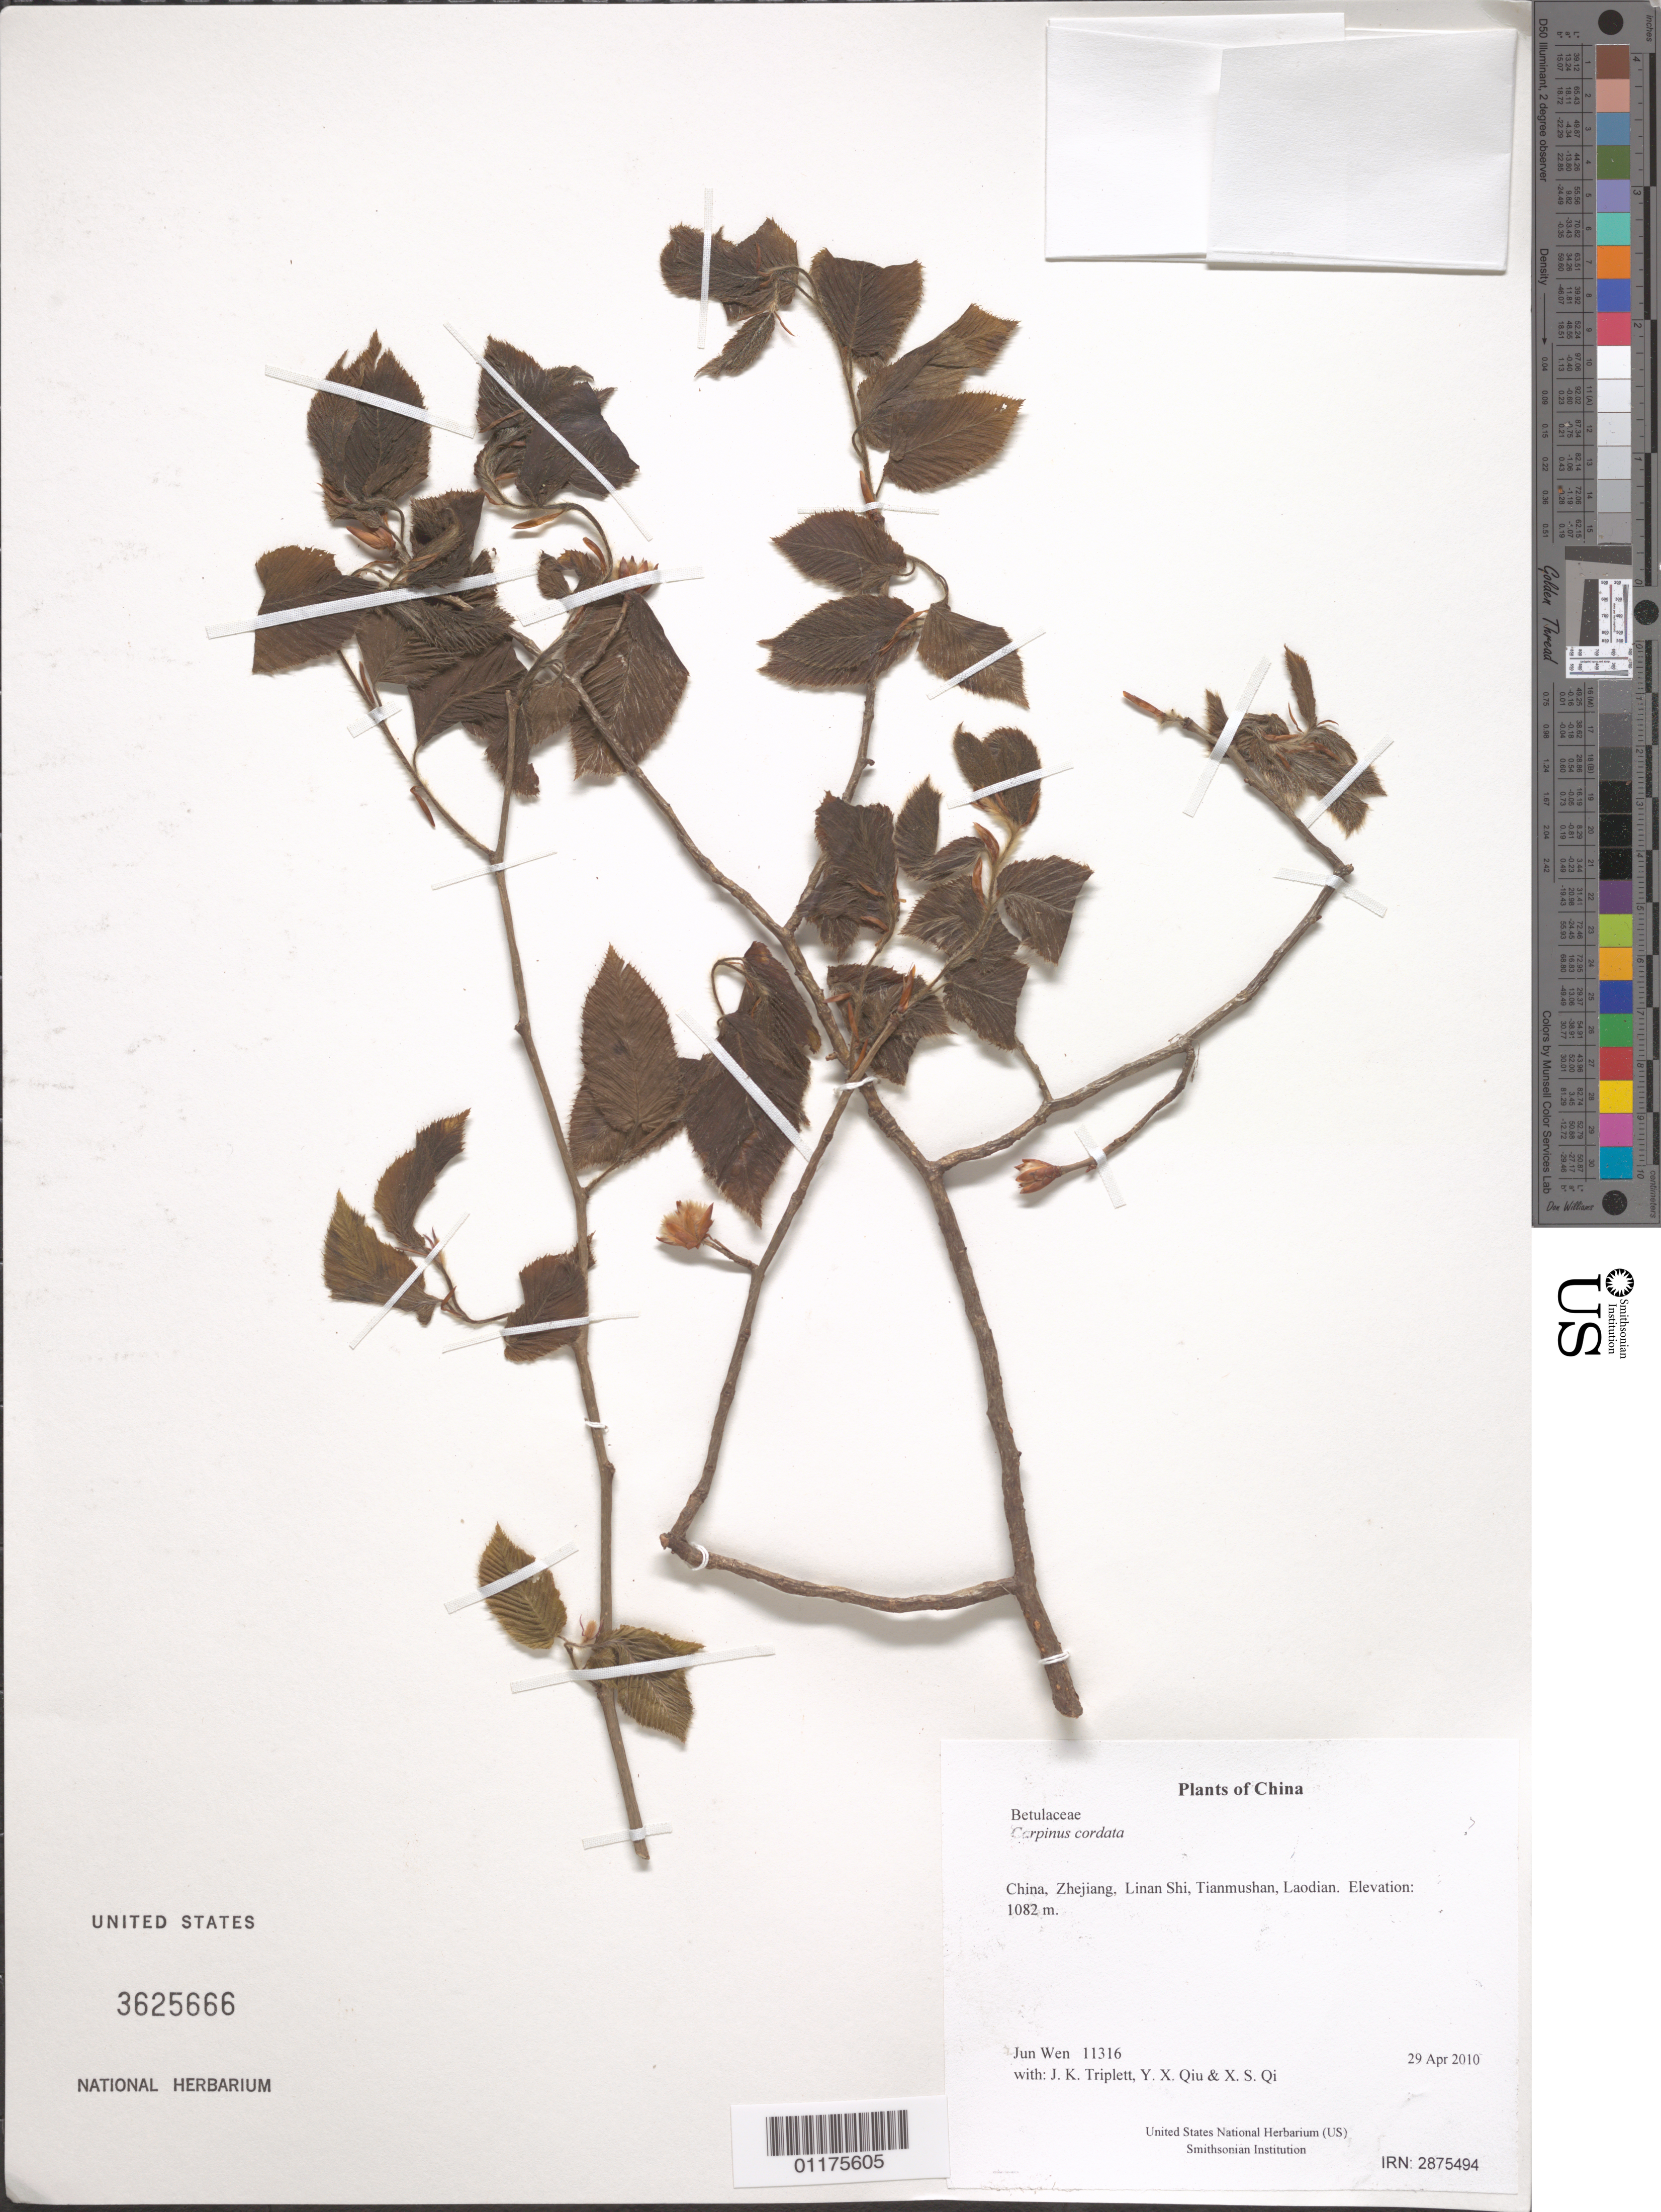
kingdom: Plantae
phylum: Tracheophyta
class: Magnoliopsida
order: Fagales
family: Betulaceae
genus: Carpinus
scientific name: Carpinus cordata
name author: Blume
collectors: J. Wen, J. K. Triplett, Y. X. Qiu & X. S. Qi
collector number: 11316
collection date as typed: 29 Apr 2010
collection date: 2010-04-29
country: China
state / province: Zhejiang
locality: Linan Shi, Tianmushan, Laodian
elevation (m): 1082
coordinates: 30 20.537 N, 119 25.997 E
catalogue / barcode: US 3625666